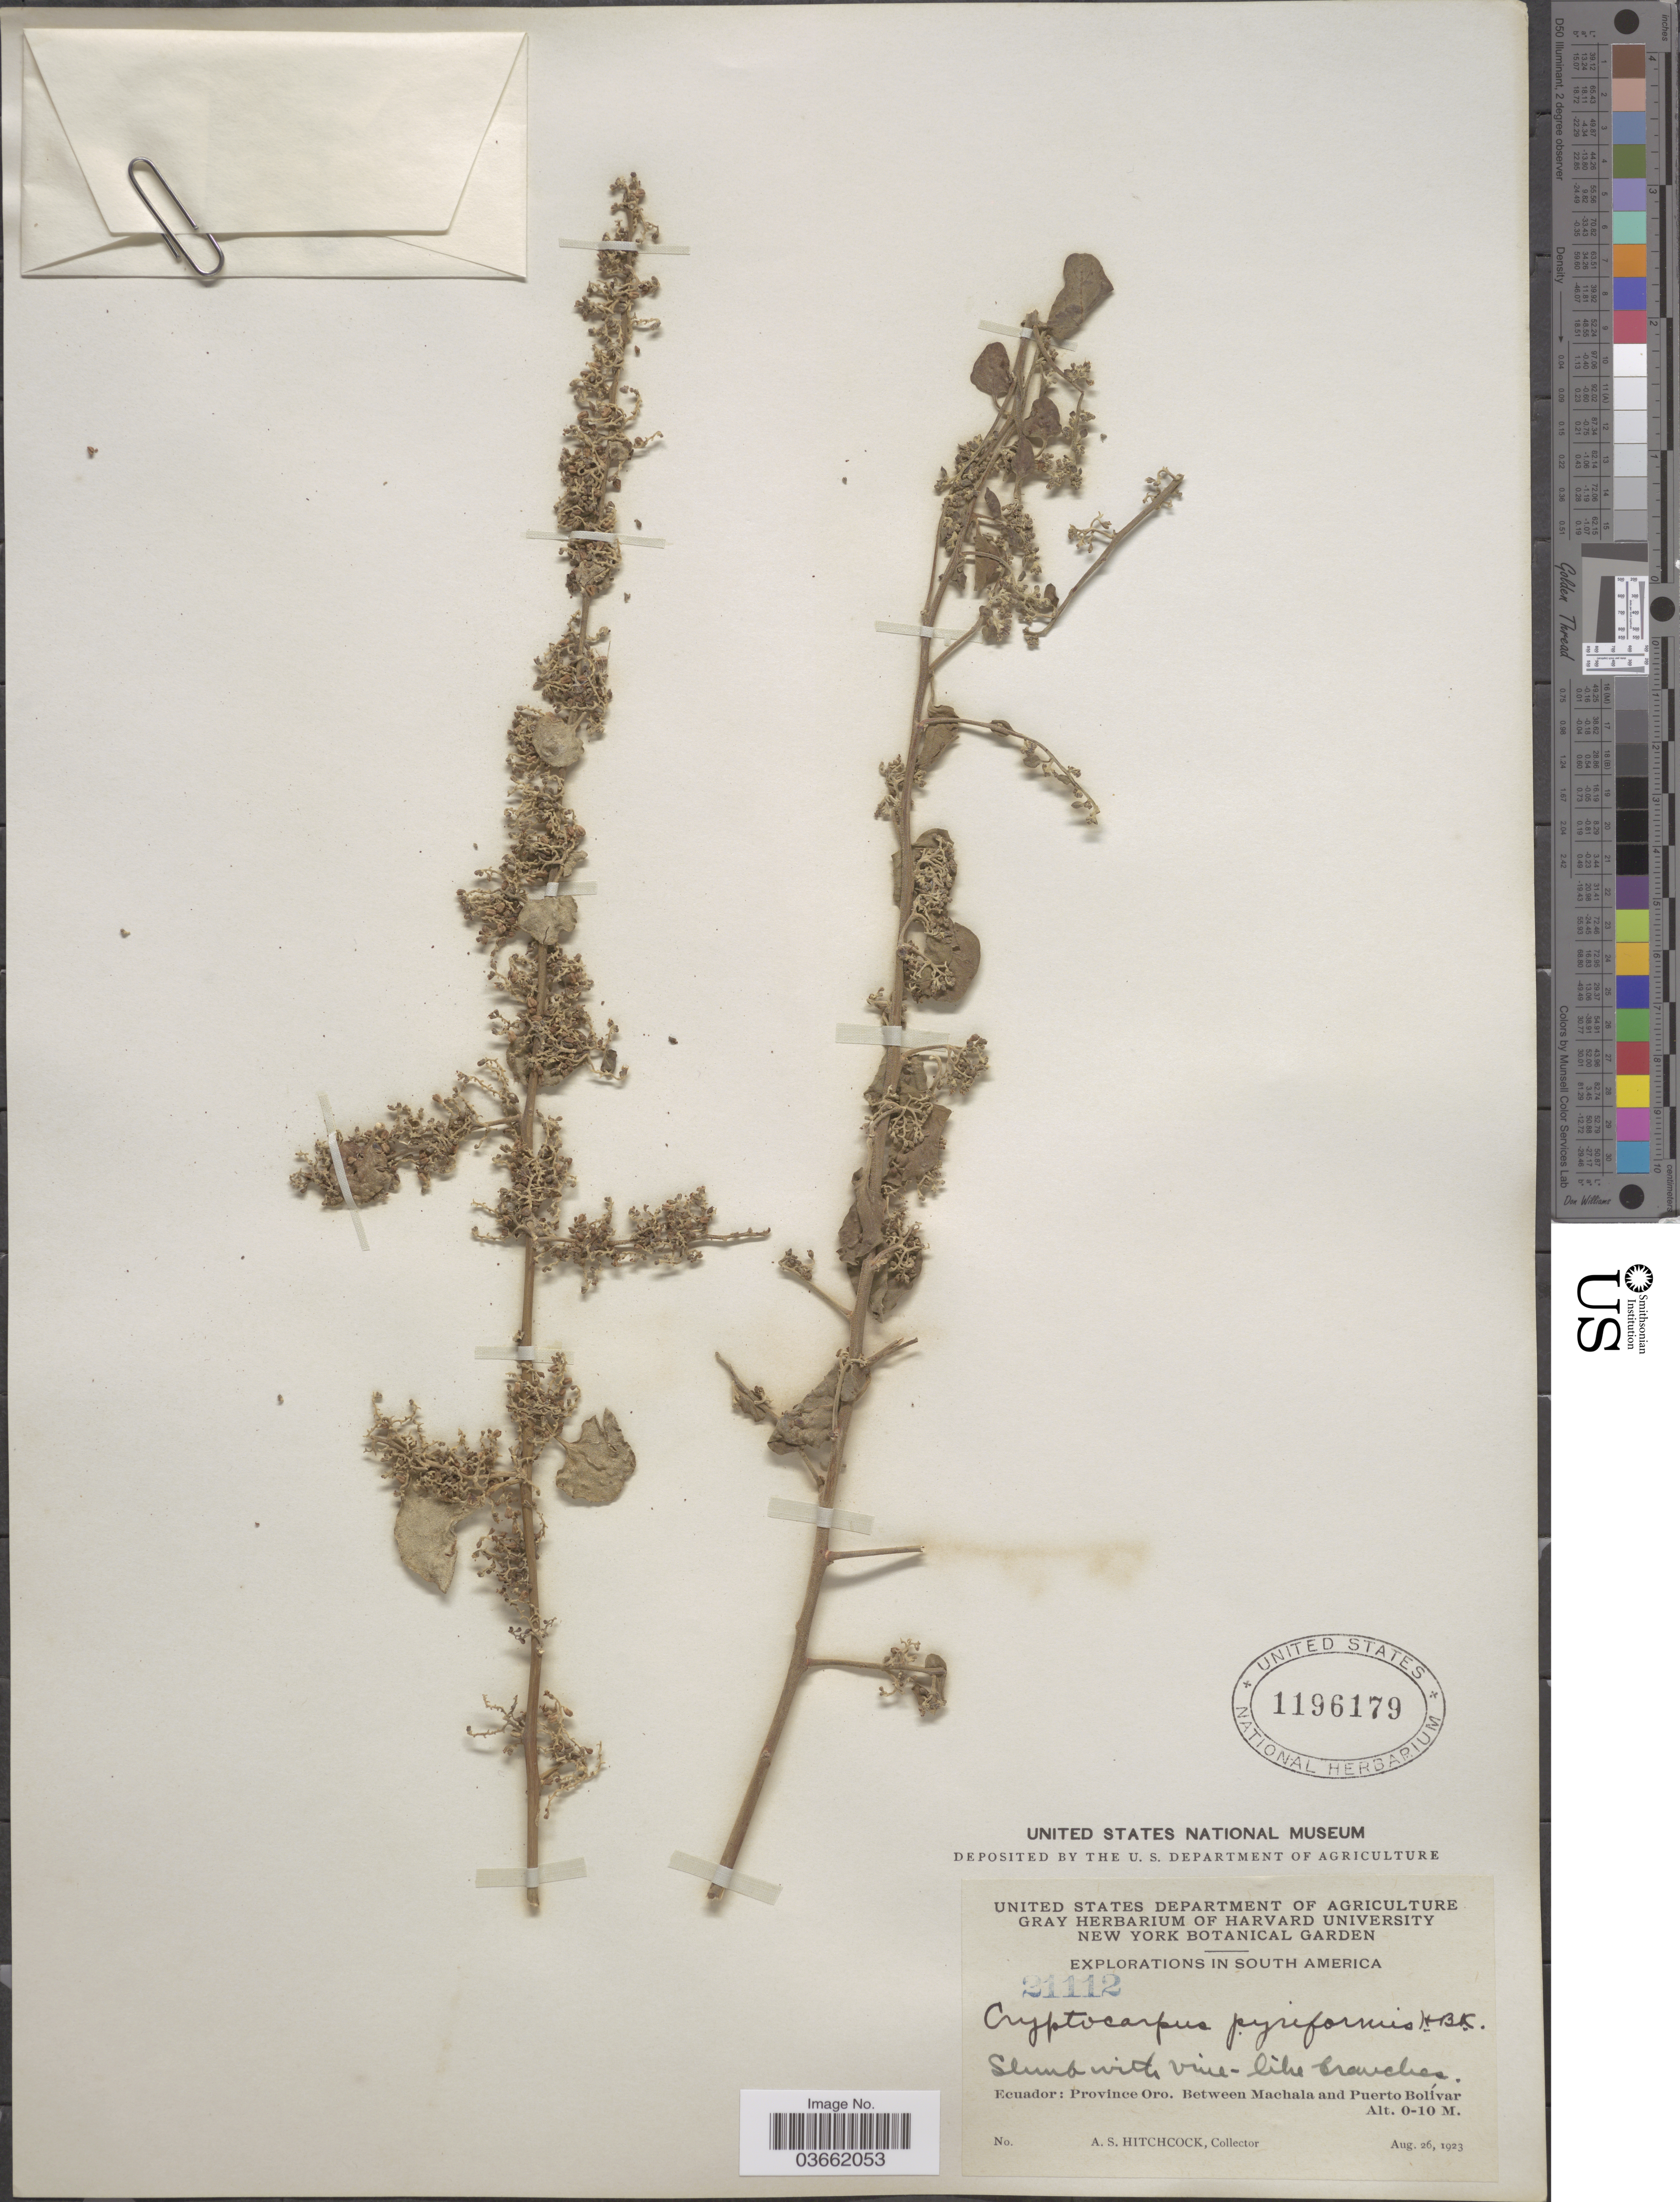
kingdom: Plantae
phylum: Tracheophyta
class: Magnoliopsida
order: Caryophyllales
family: Nyctaginaceae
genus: Cryptocarpus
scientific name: Cryptocarpus pyriformis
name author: Kunth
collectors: A. S. Hitchcock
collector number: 21112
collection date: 1923-08-26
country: Ecuador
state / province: El Oro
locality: Province Oro. Between Machala and Puerto Bolívar.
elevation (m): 0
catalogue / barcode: US 1196179